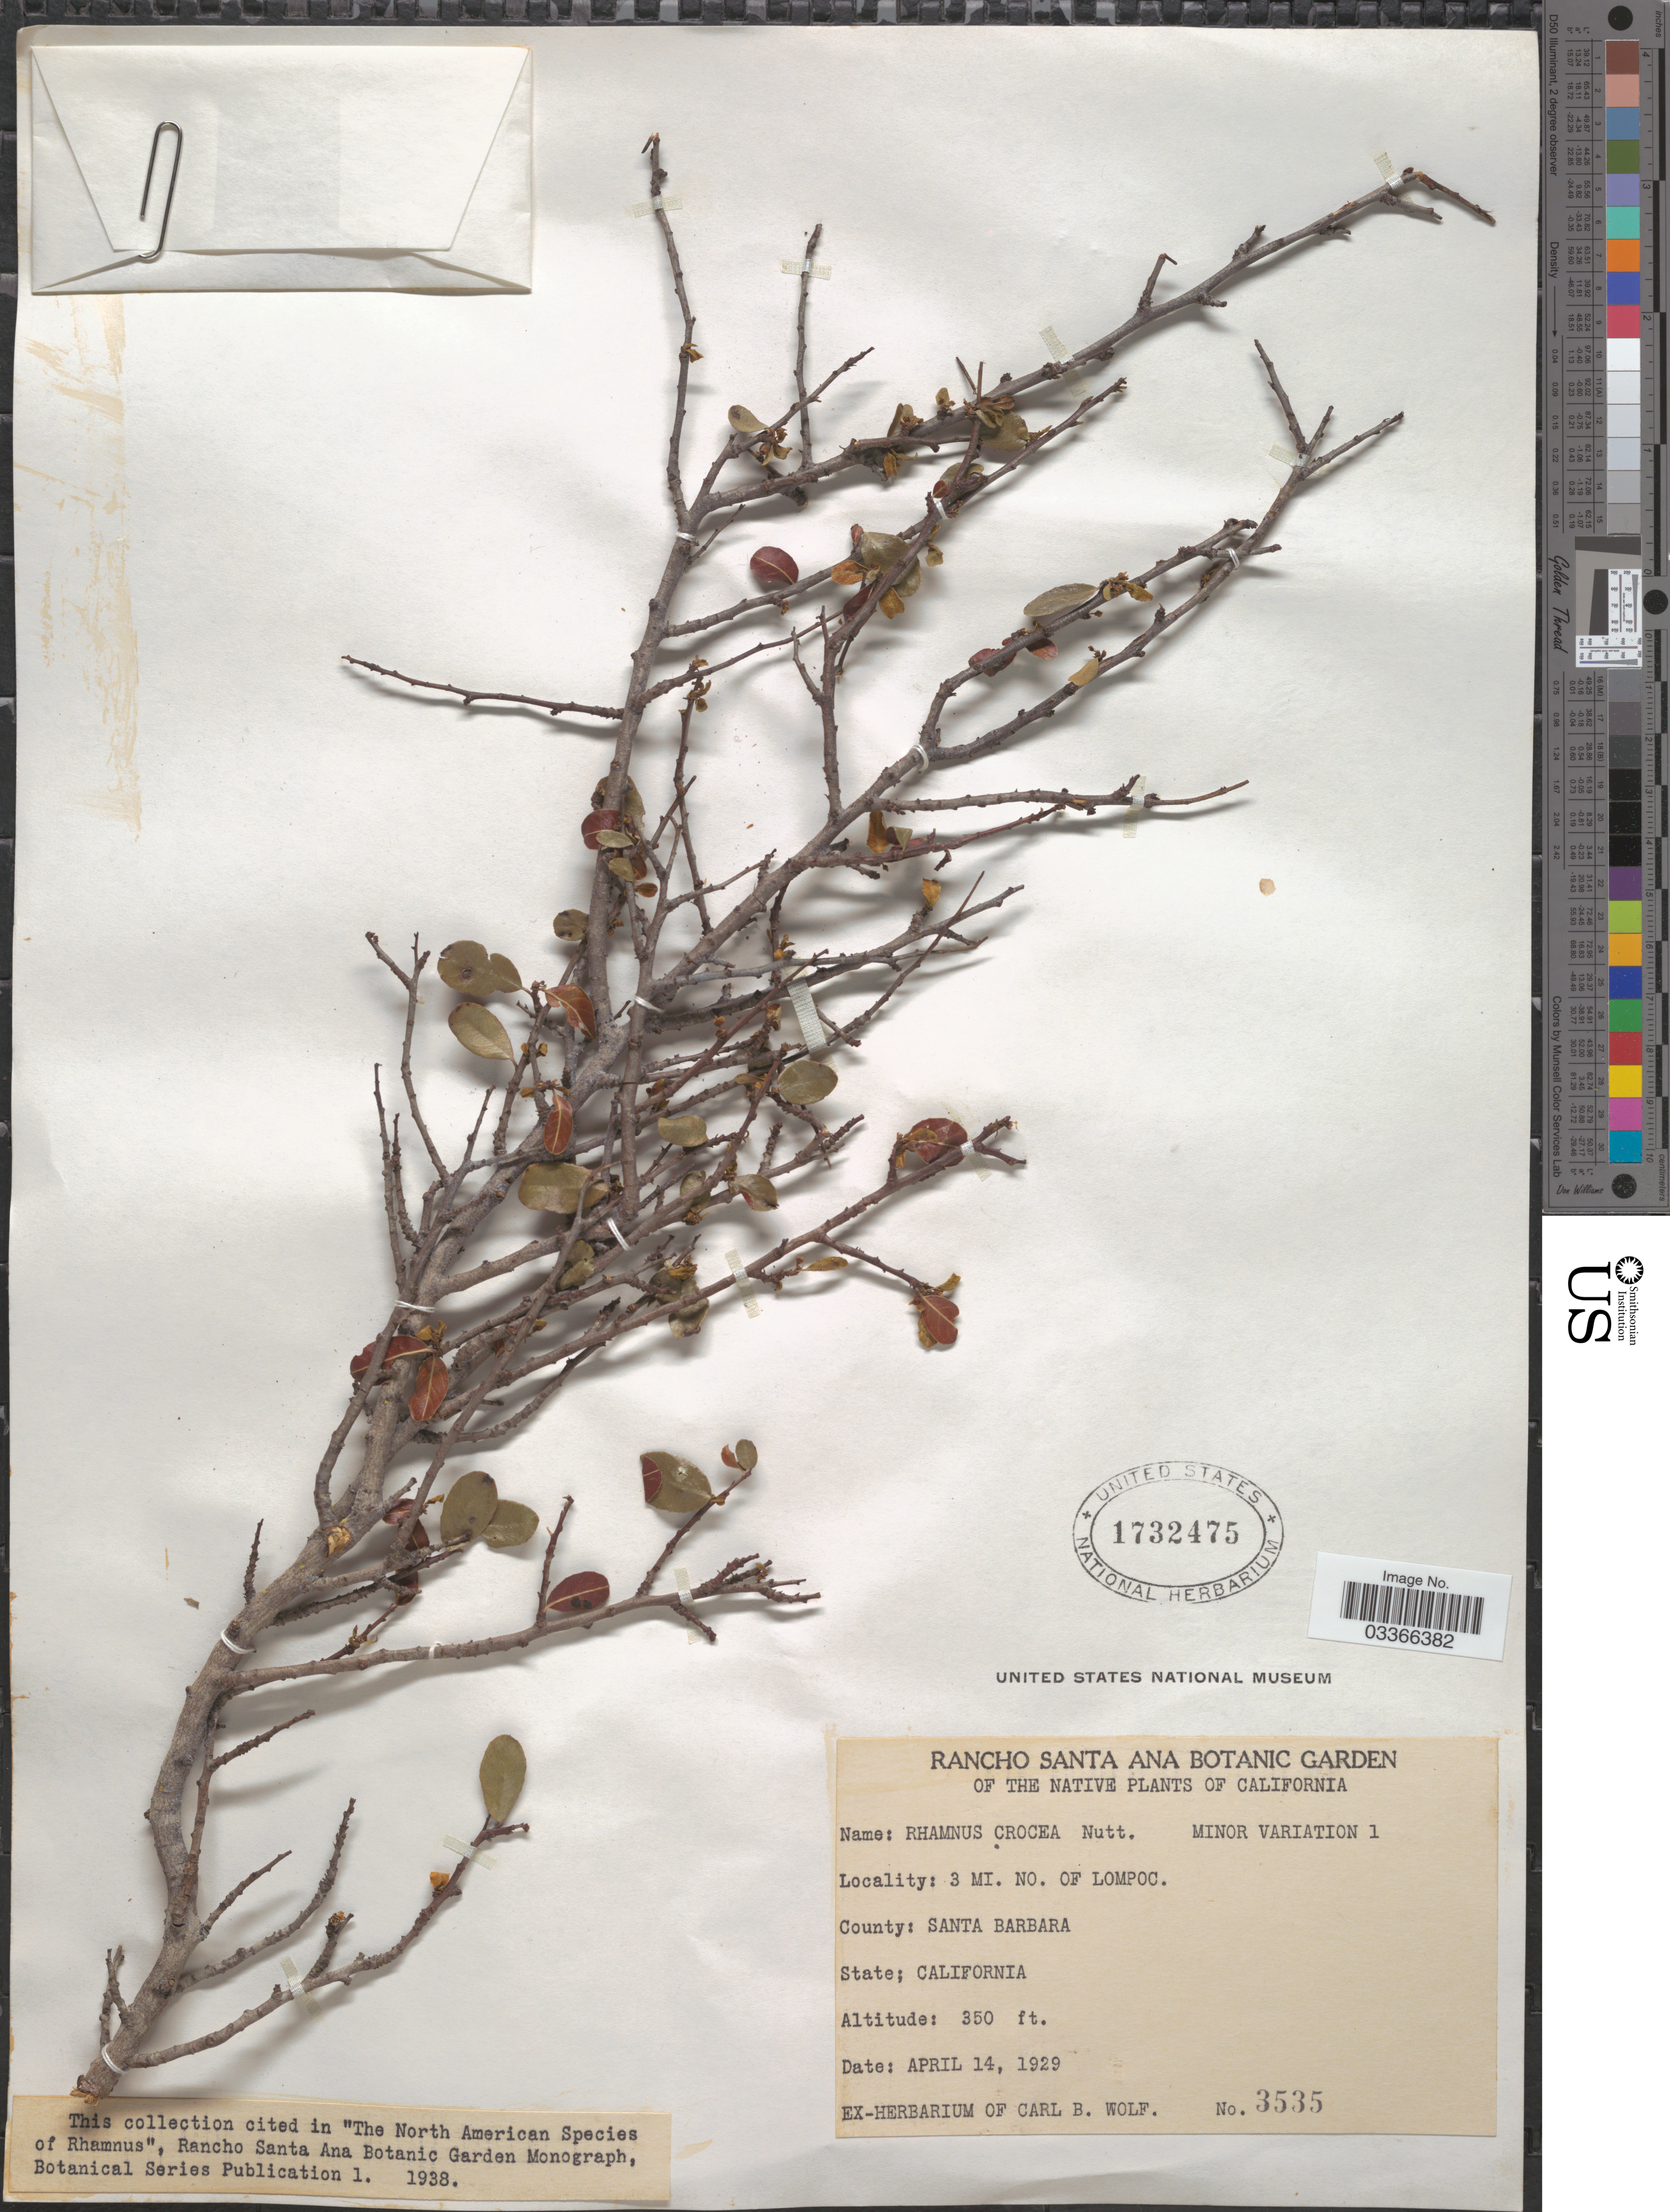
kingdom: Plantae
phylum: Tracheophyta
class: Magnoliopsida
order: Rosales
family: Rhamnaceae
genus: Rhamnus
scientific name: Rhamnus crocea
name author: Nutt.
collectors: ex herb. Carl B. Wolf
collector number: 3535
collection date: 1929-04-14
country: United States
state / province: California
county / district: Santa Barbara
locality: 3 mi. NO. of Lompoc. County: Santa Barbara.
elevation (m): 107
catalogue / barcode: US 1732475